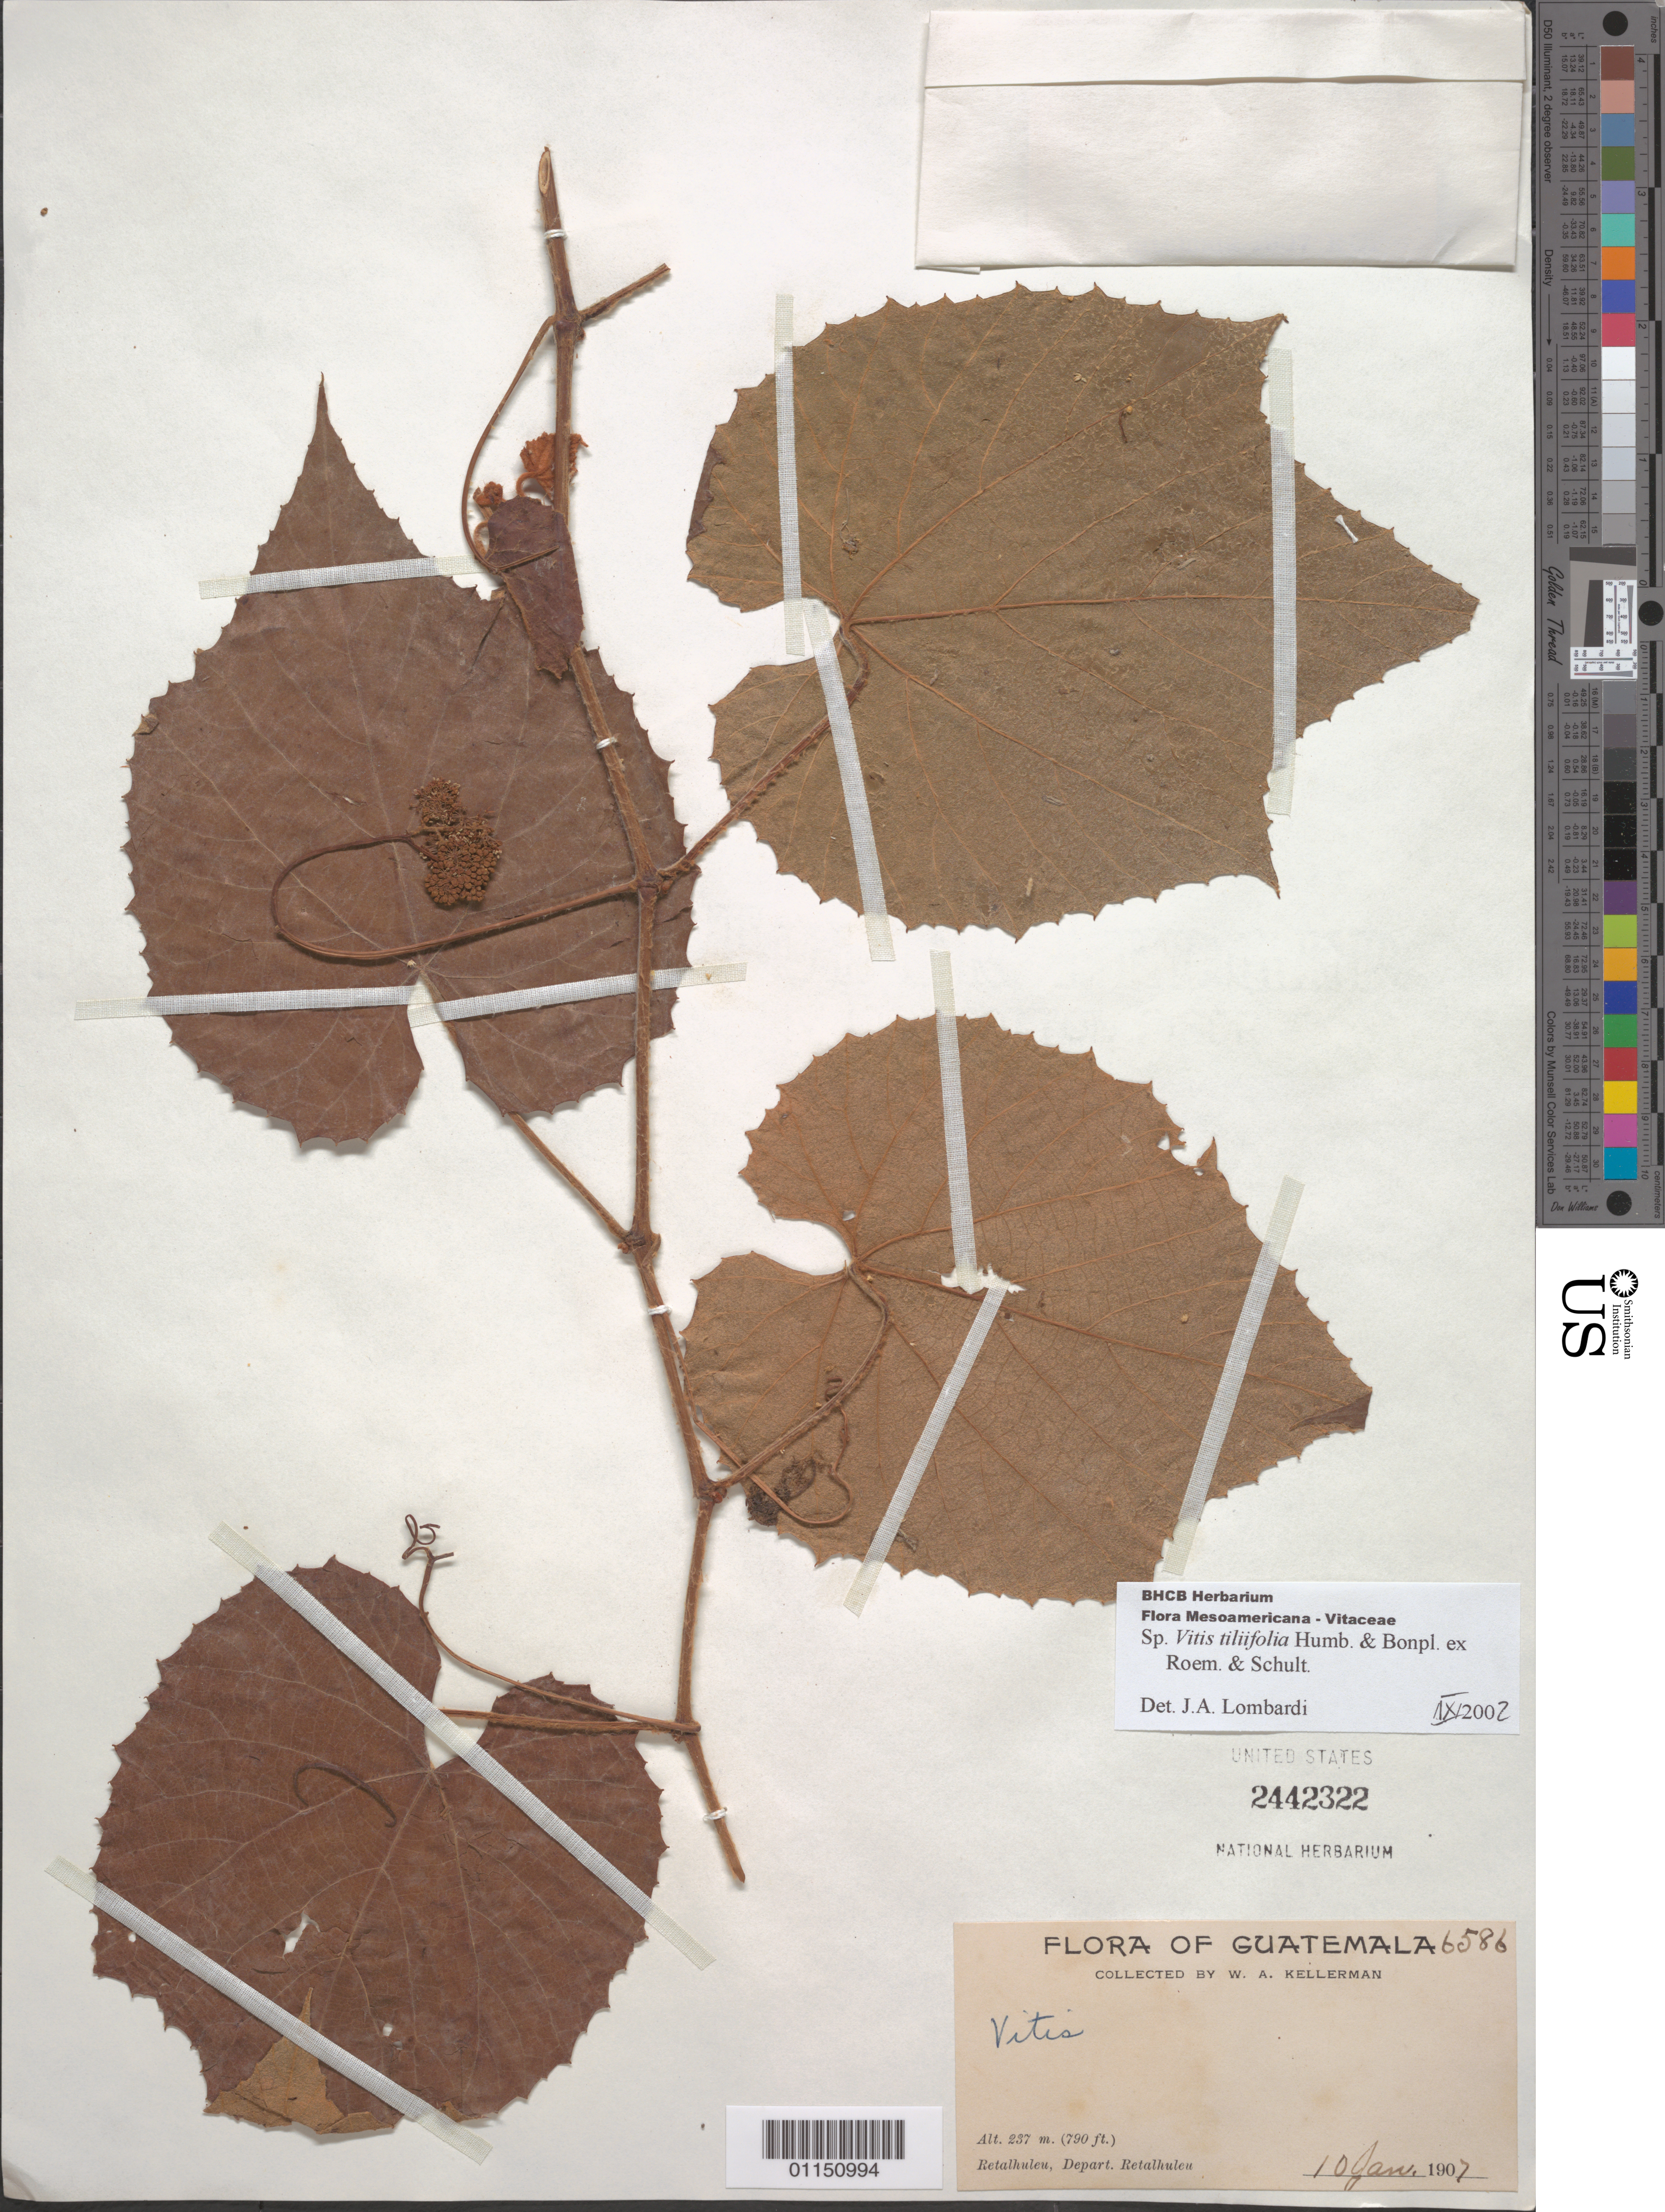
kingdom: Plantae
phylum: Tracheophyta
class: Magnoliopsida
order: Vitales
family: Vitaceae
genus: Vitis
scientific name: Vitis tiliaefolia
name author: Willd.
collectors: W. A. Kellerman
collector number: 6586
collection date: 1907-01-10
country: Guatemala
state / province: Retalhuleu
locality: Retalhuleu.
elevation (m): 237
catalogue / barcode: US 2442322